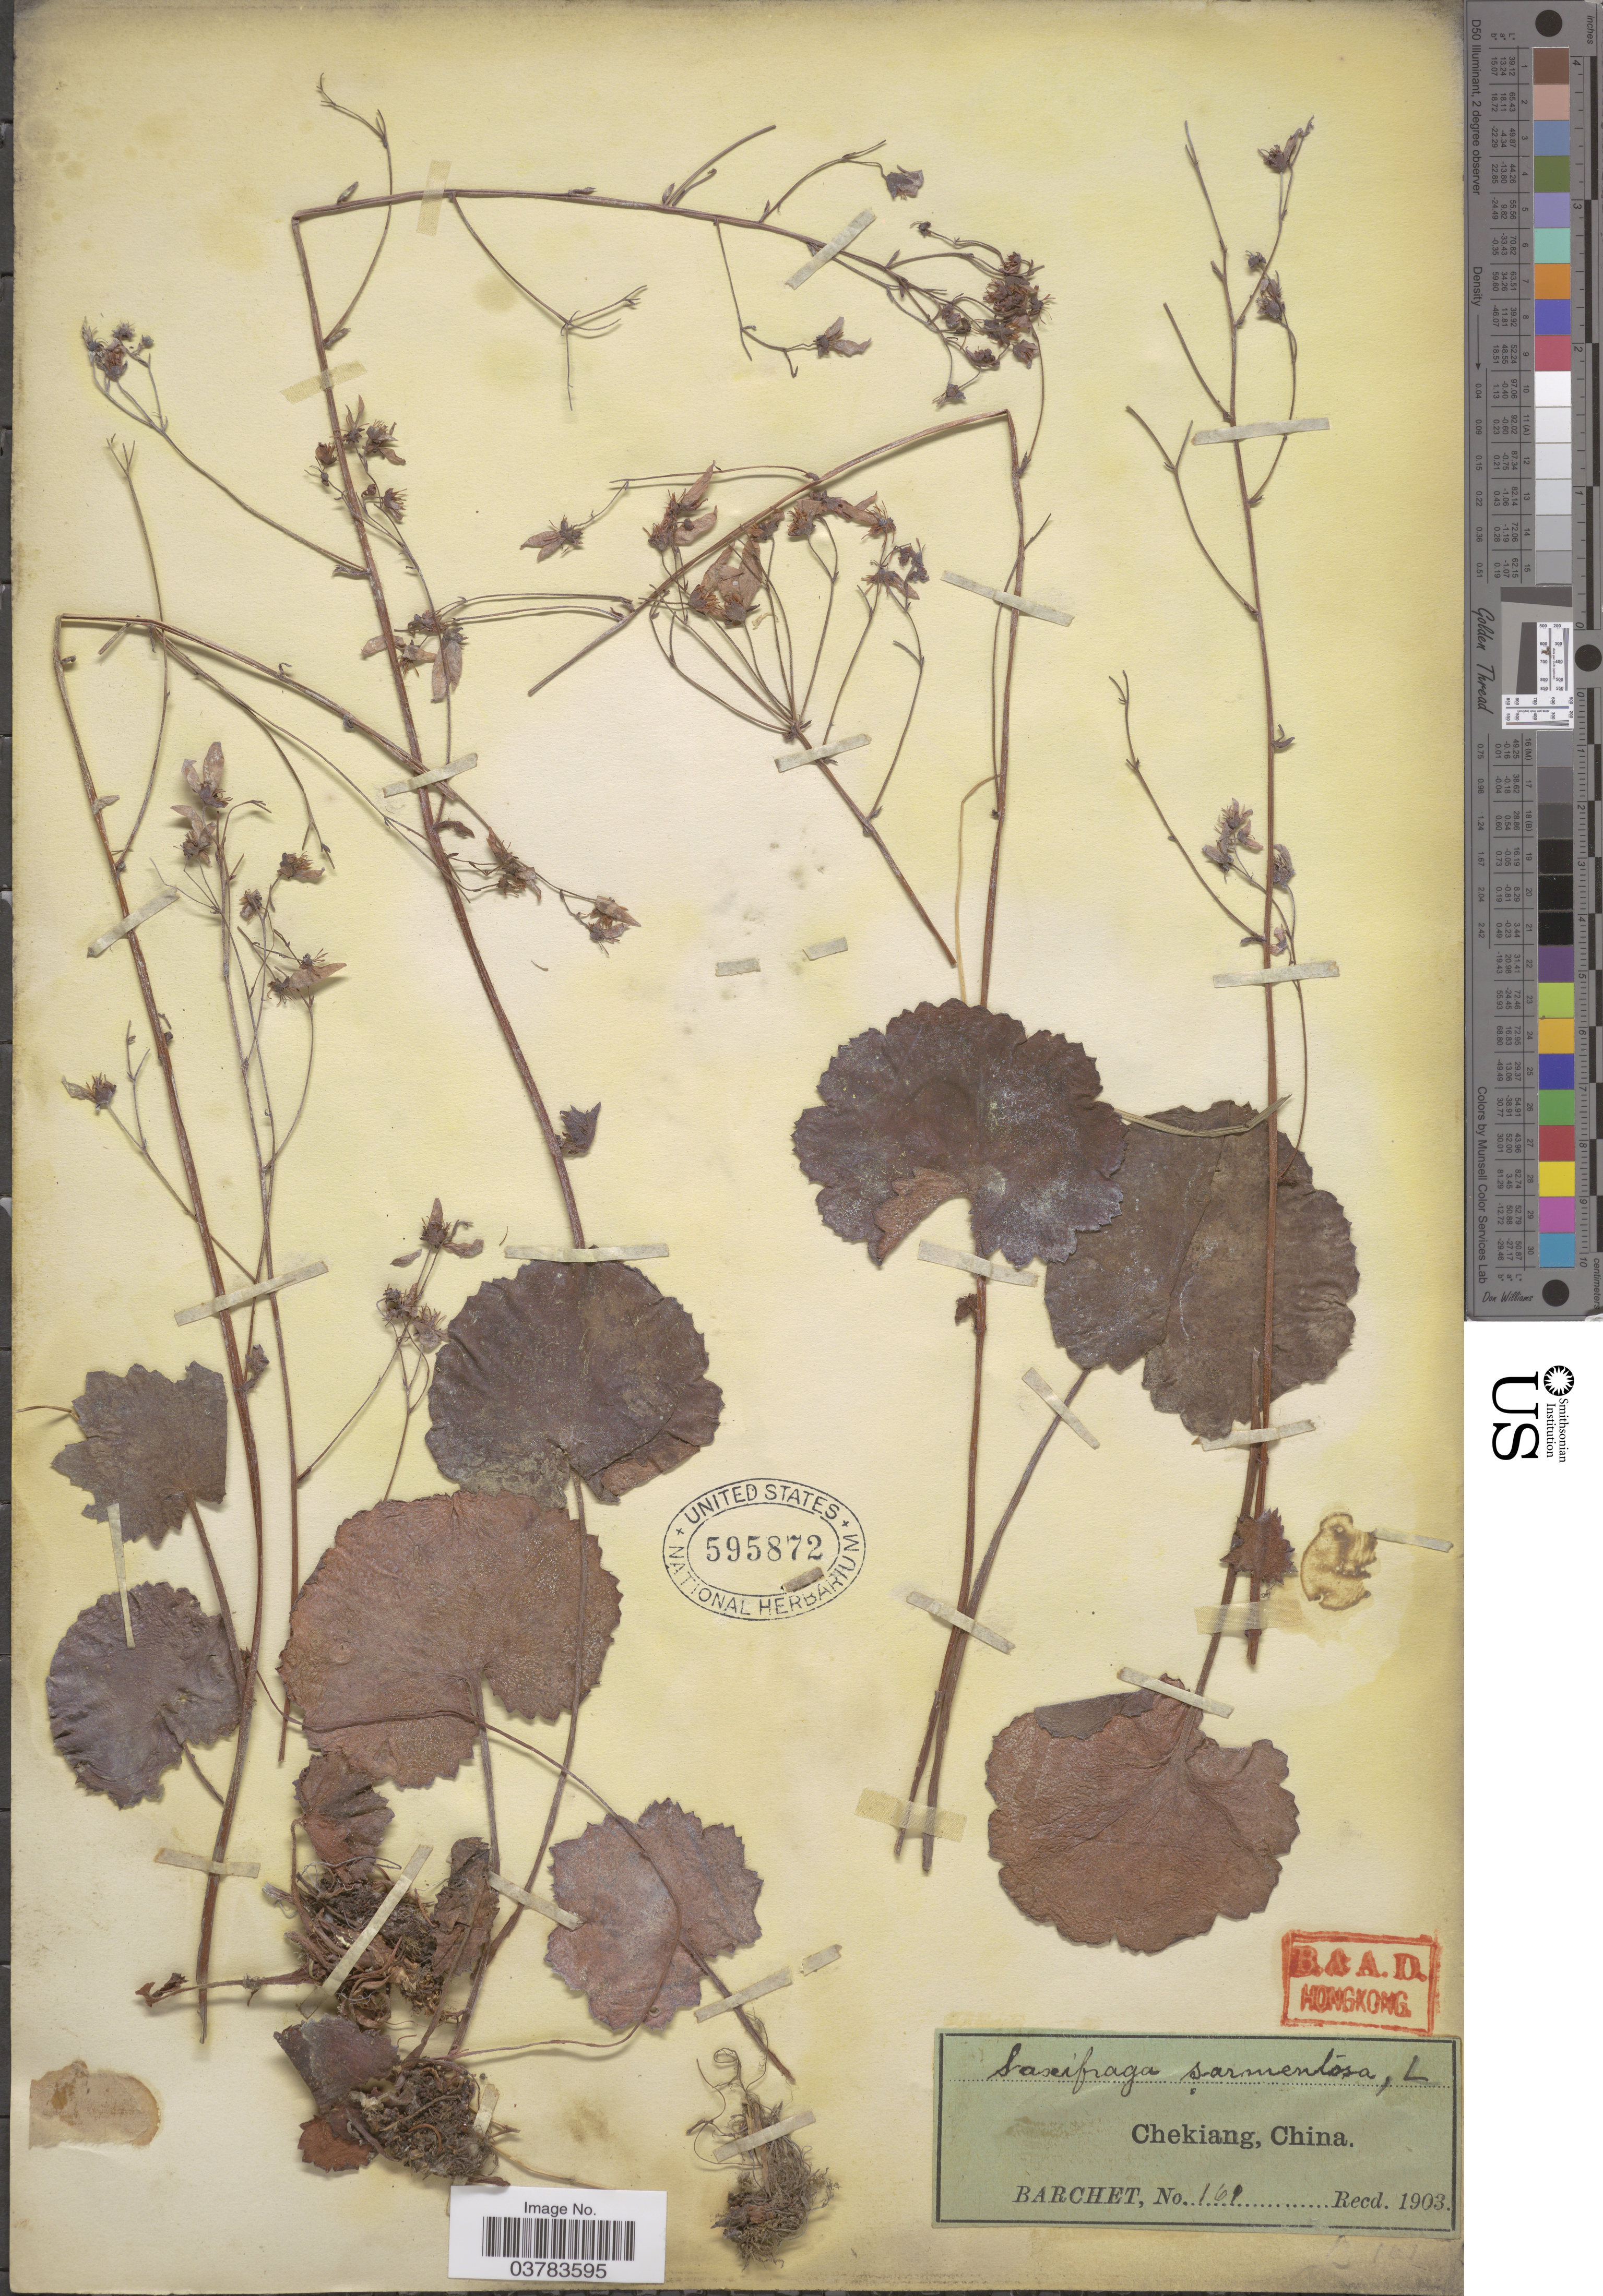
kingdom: Plantae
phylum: Tracheophyta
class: Magnoliopsida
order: Saxifragales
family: Saxifragaceae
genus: Saxifraga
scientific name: Saxifraga sarmentosa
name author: L. f.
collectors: Barchet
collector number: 161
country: China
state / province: Zhejiang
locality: Chekiang.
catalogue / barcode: US 595872